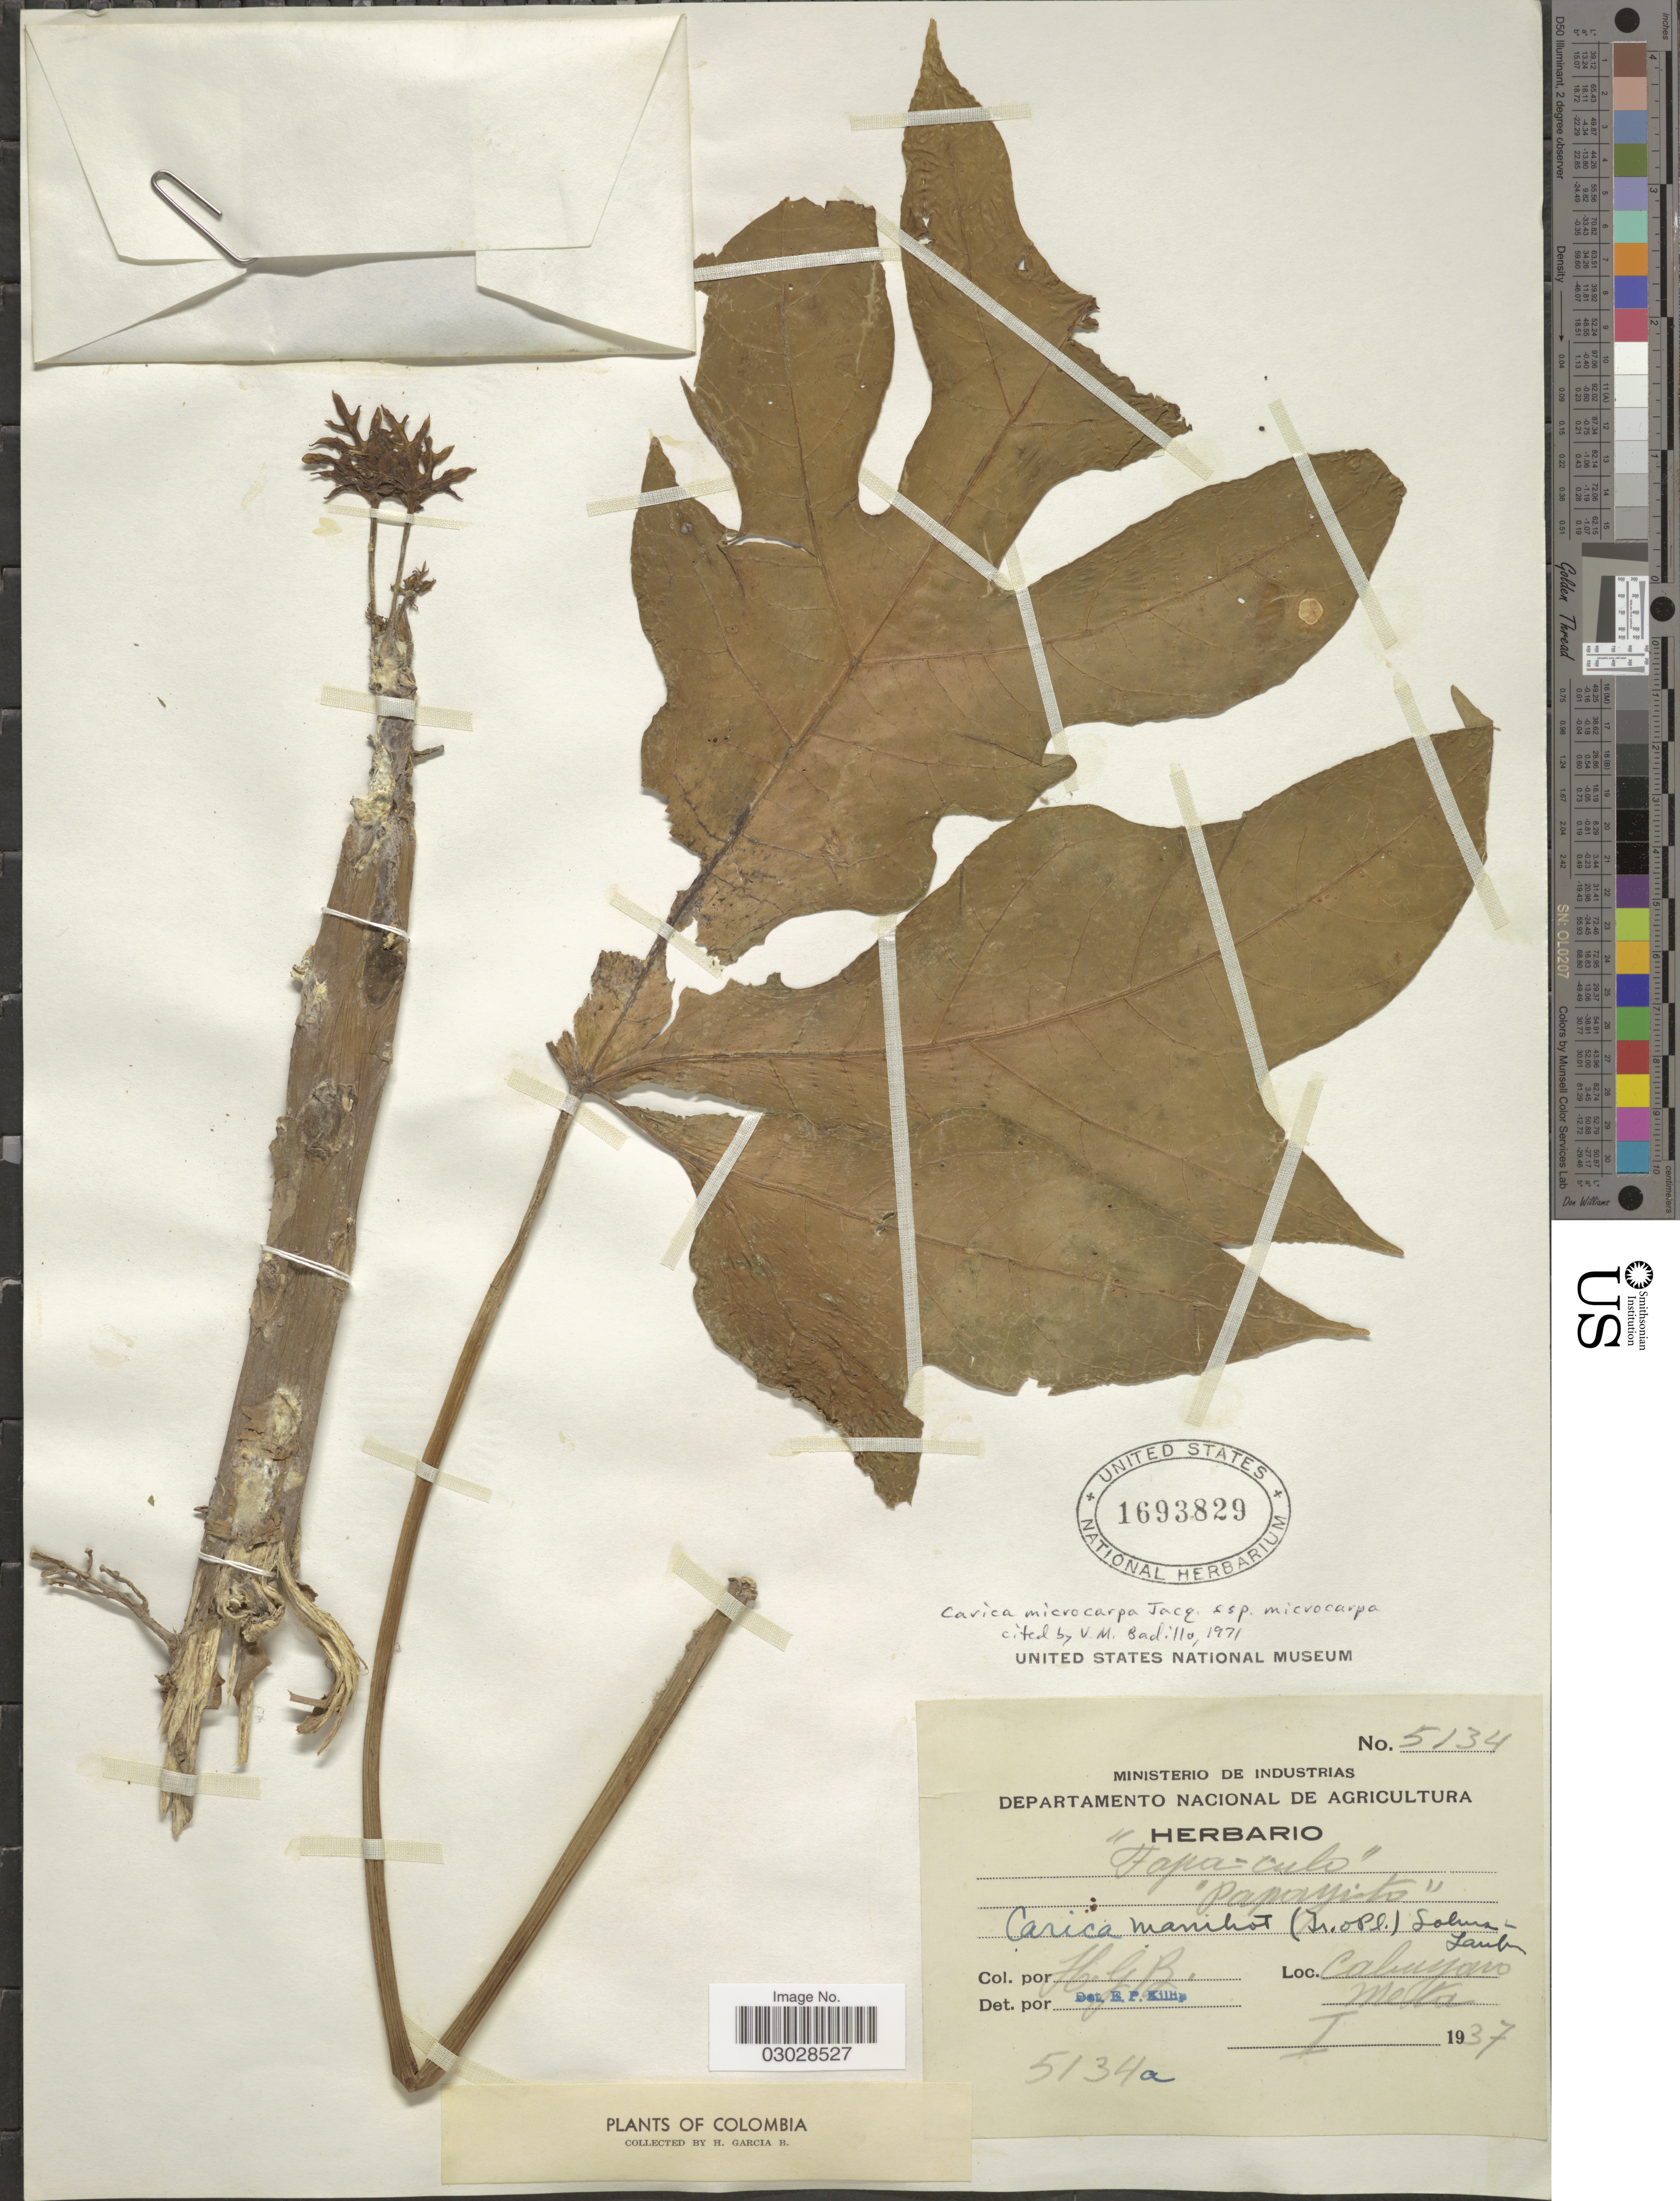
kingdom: Plantae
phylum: Tracheophyta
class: Magnoliopsida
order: Brassicales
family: Caricaceae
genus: Vasconcellea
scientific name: Vasconcellea microcarpa subsp. microcarpa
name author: (Jacq.) A. DC.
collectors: H. García B.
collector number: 5134a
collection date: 1937-01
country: Colombia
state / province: Meta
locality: Cabuyaro.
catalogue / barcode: US 1693829